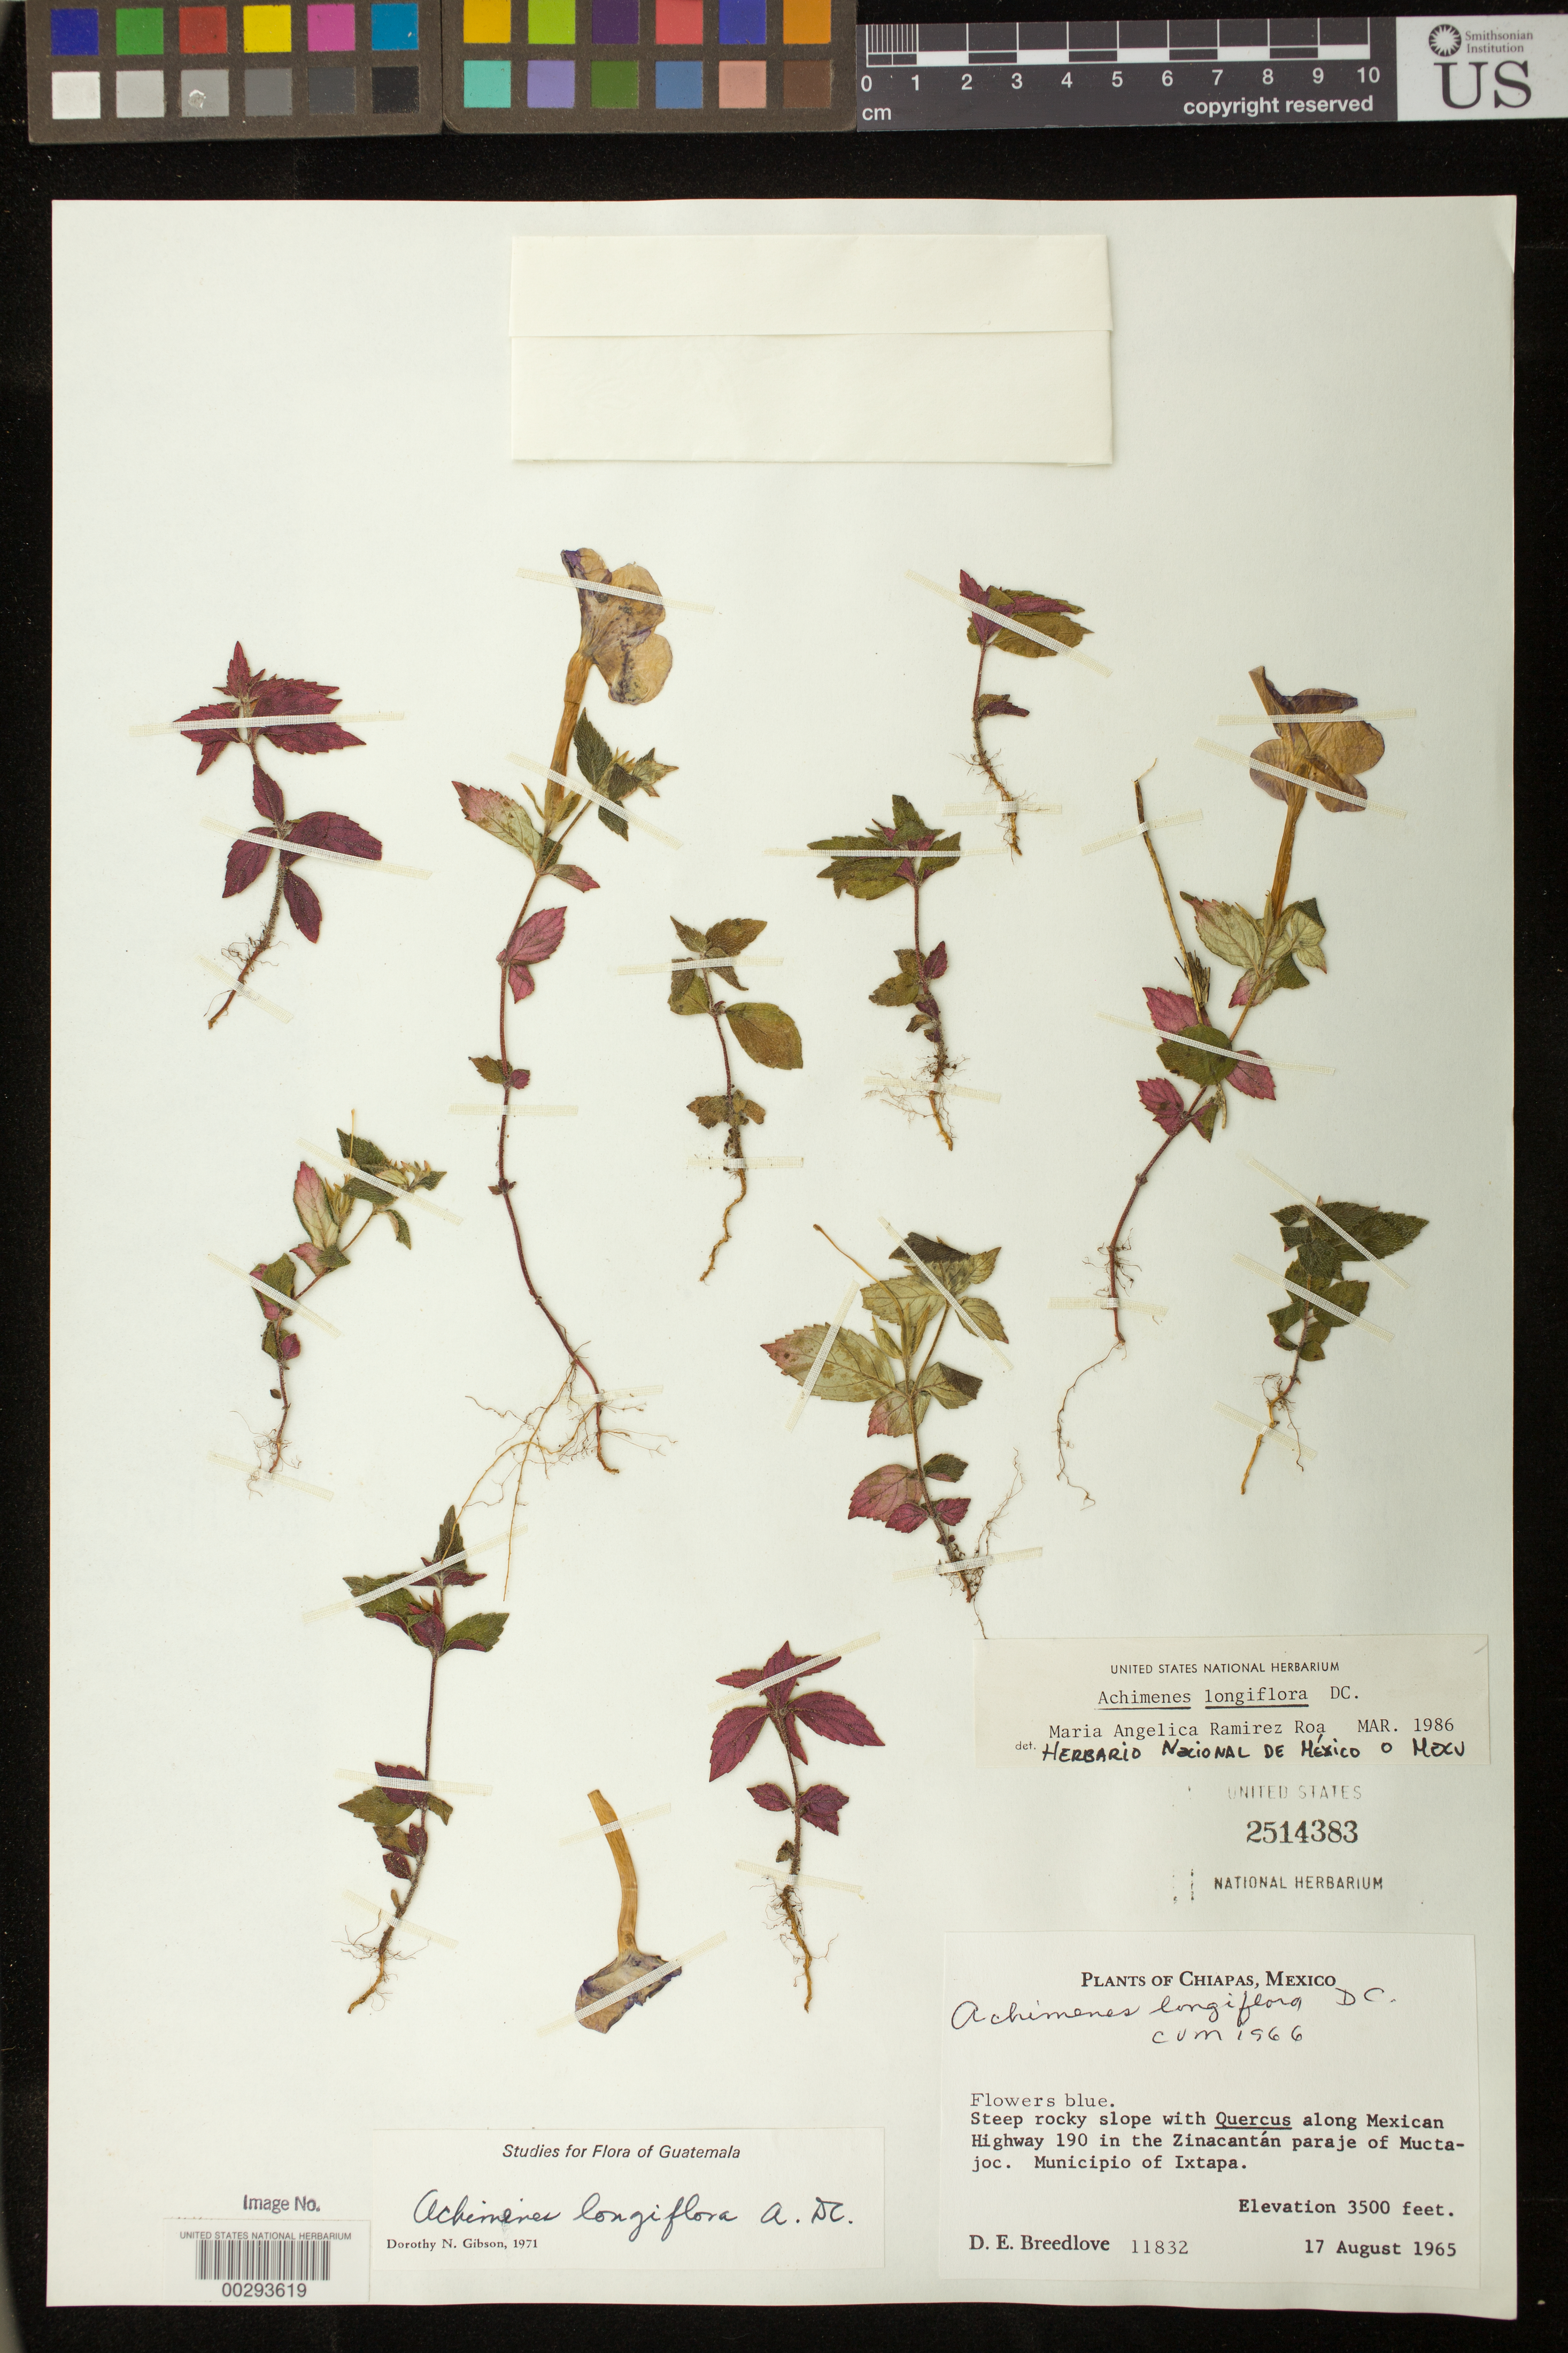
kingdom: Plantae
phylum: Tracheophyta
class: Magnoliopsida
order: Lamiales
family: Gesneriaceae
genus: Achimenes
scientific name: Achimenes longiflora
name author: DC.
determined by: Skog, Laurence E.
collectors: D. E. Breedlove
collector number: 11832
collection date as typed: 17 Aug 1965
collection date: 1965-08-17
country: Mexico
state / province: Chiapas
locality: Along Mexican highway 190 in the Zinacantán paraje of Muctajoc, Mun. of Ixtapa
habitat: Steep rocky slope with Quercus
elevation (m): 1067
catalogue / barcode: US 2514383